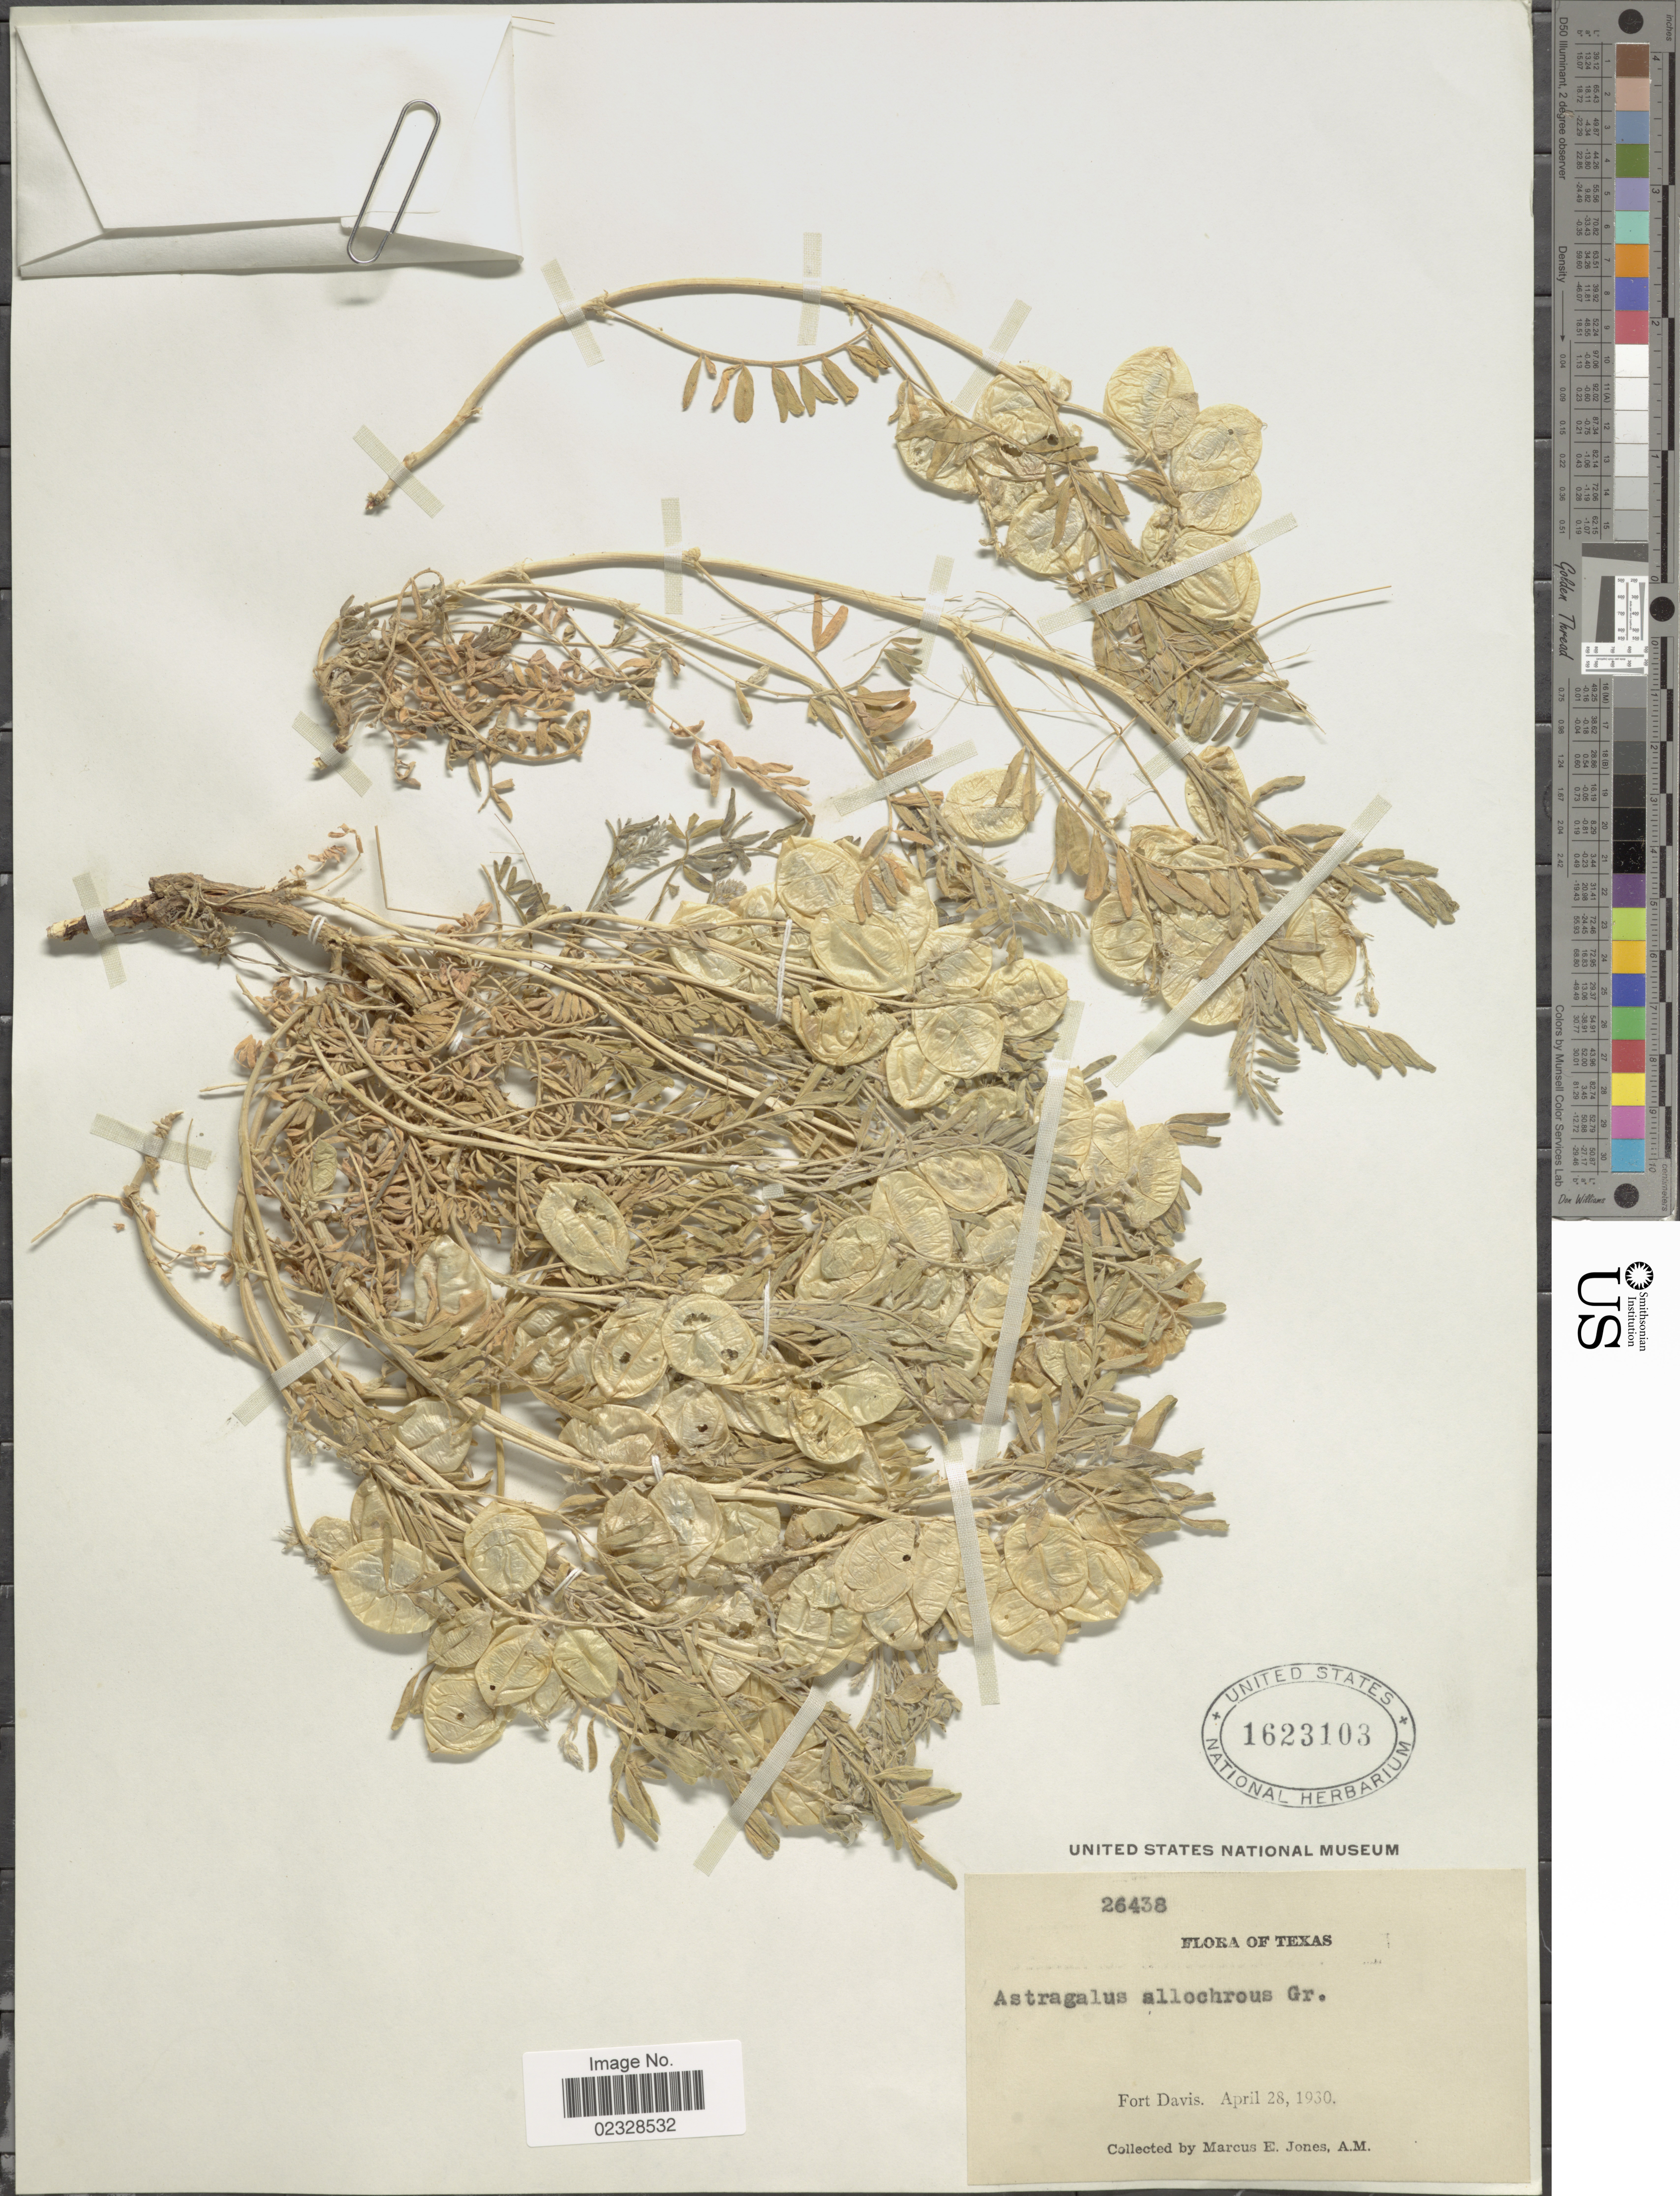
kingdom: Plantae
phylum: Tracheophyta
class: Magnoliopsida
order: Fabales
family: Fabaceae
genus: Astragalus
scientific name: Astragalus allochrous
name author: A. Gray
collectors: M. E. Jones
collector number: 26438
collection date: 1930-04-28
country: United States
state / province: Texas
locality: Fort Davis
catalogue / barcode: US 1623103